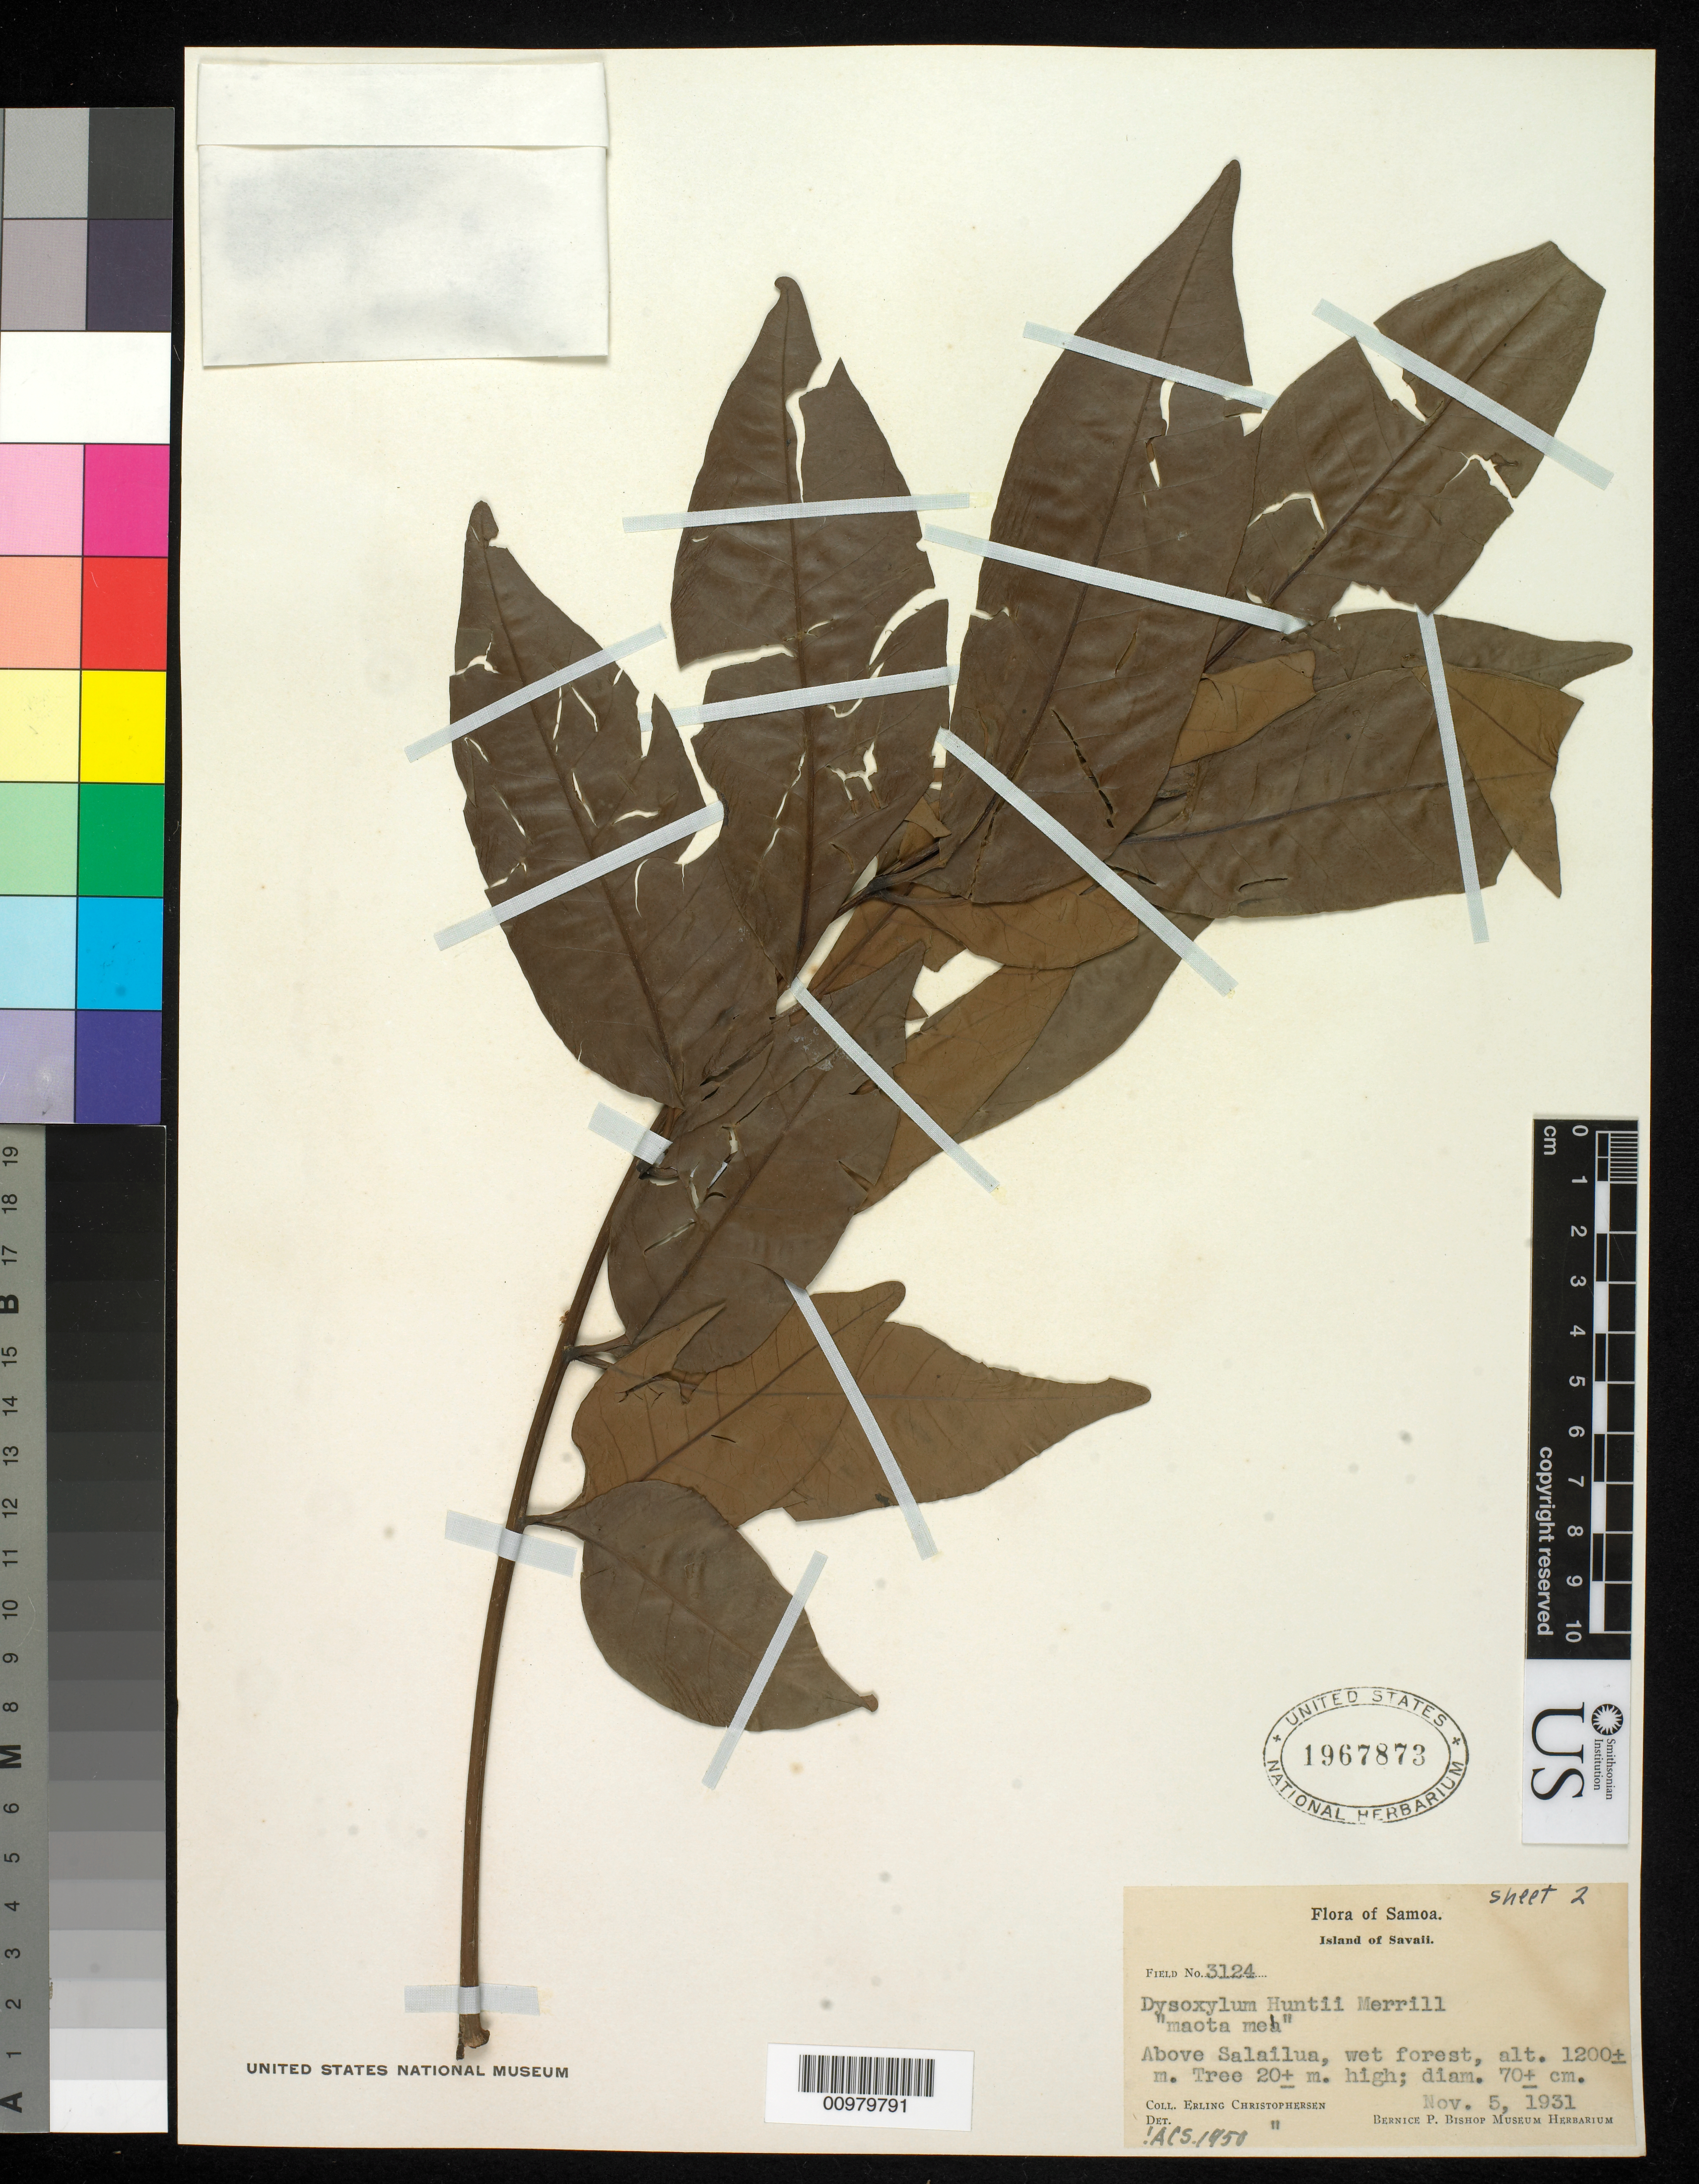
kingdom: Plantae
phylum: Tracheophyta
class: Magnoliopsida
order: Sapindales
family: Meliaceae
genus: Didymocheton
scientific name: Didymocheton huntii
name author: (Merr. ex Setch.) Harms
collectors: E. Christophersen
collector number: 3124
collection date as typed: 05 Nov 1931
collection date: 1931-11-05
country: Samoa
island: Savai'i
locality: above Salailua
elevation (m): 1200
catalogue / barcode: US 1967873